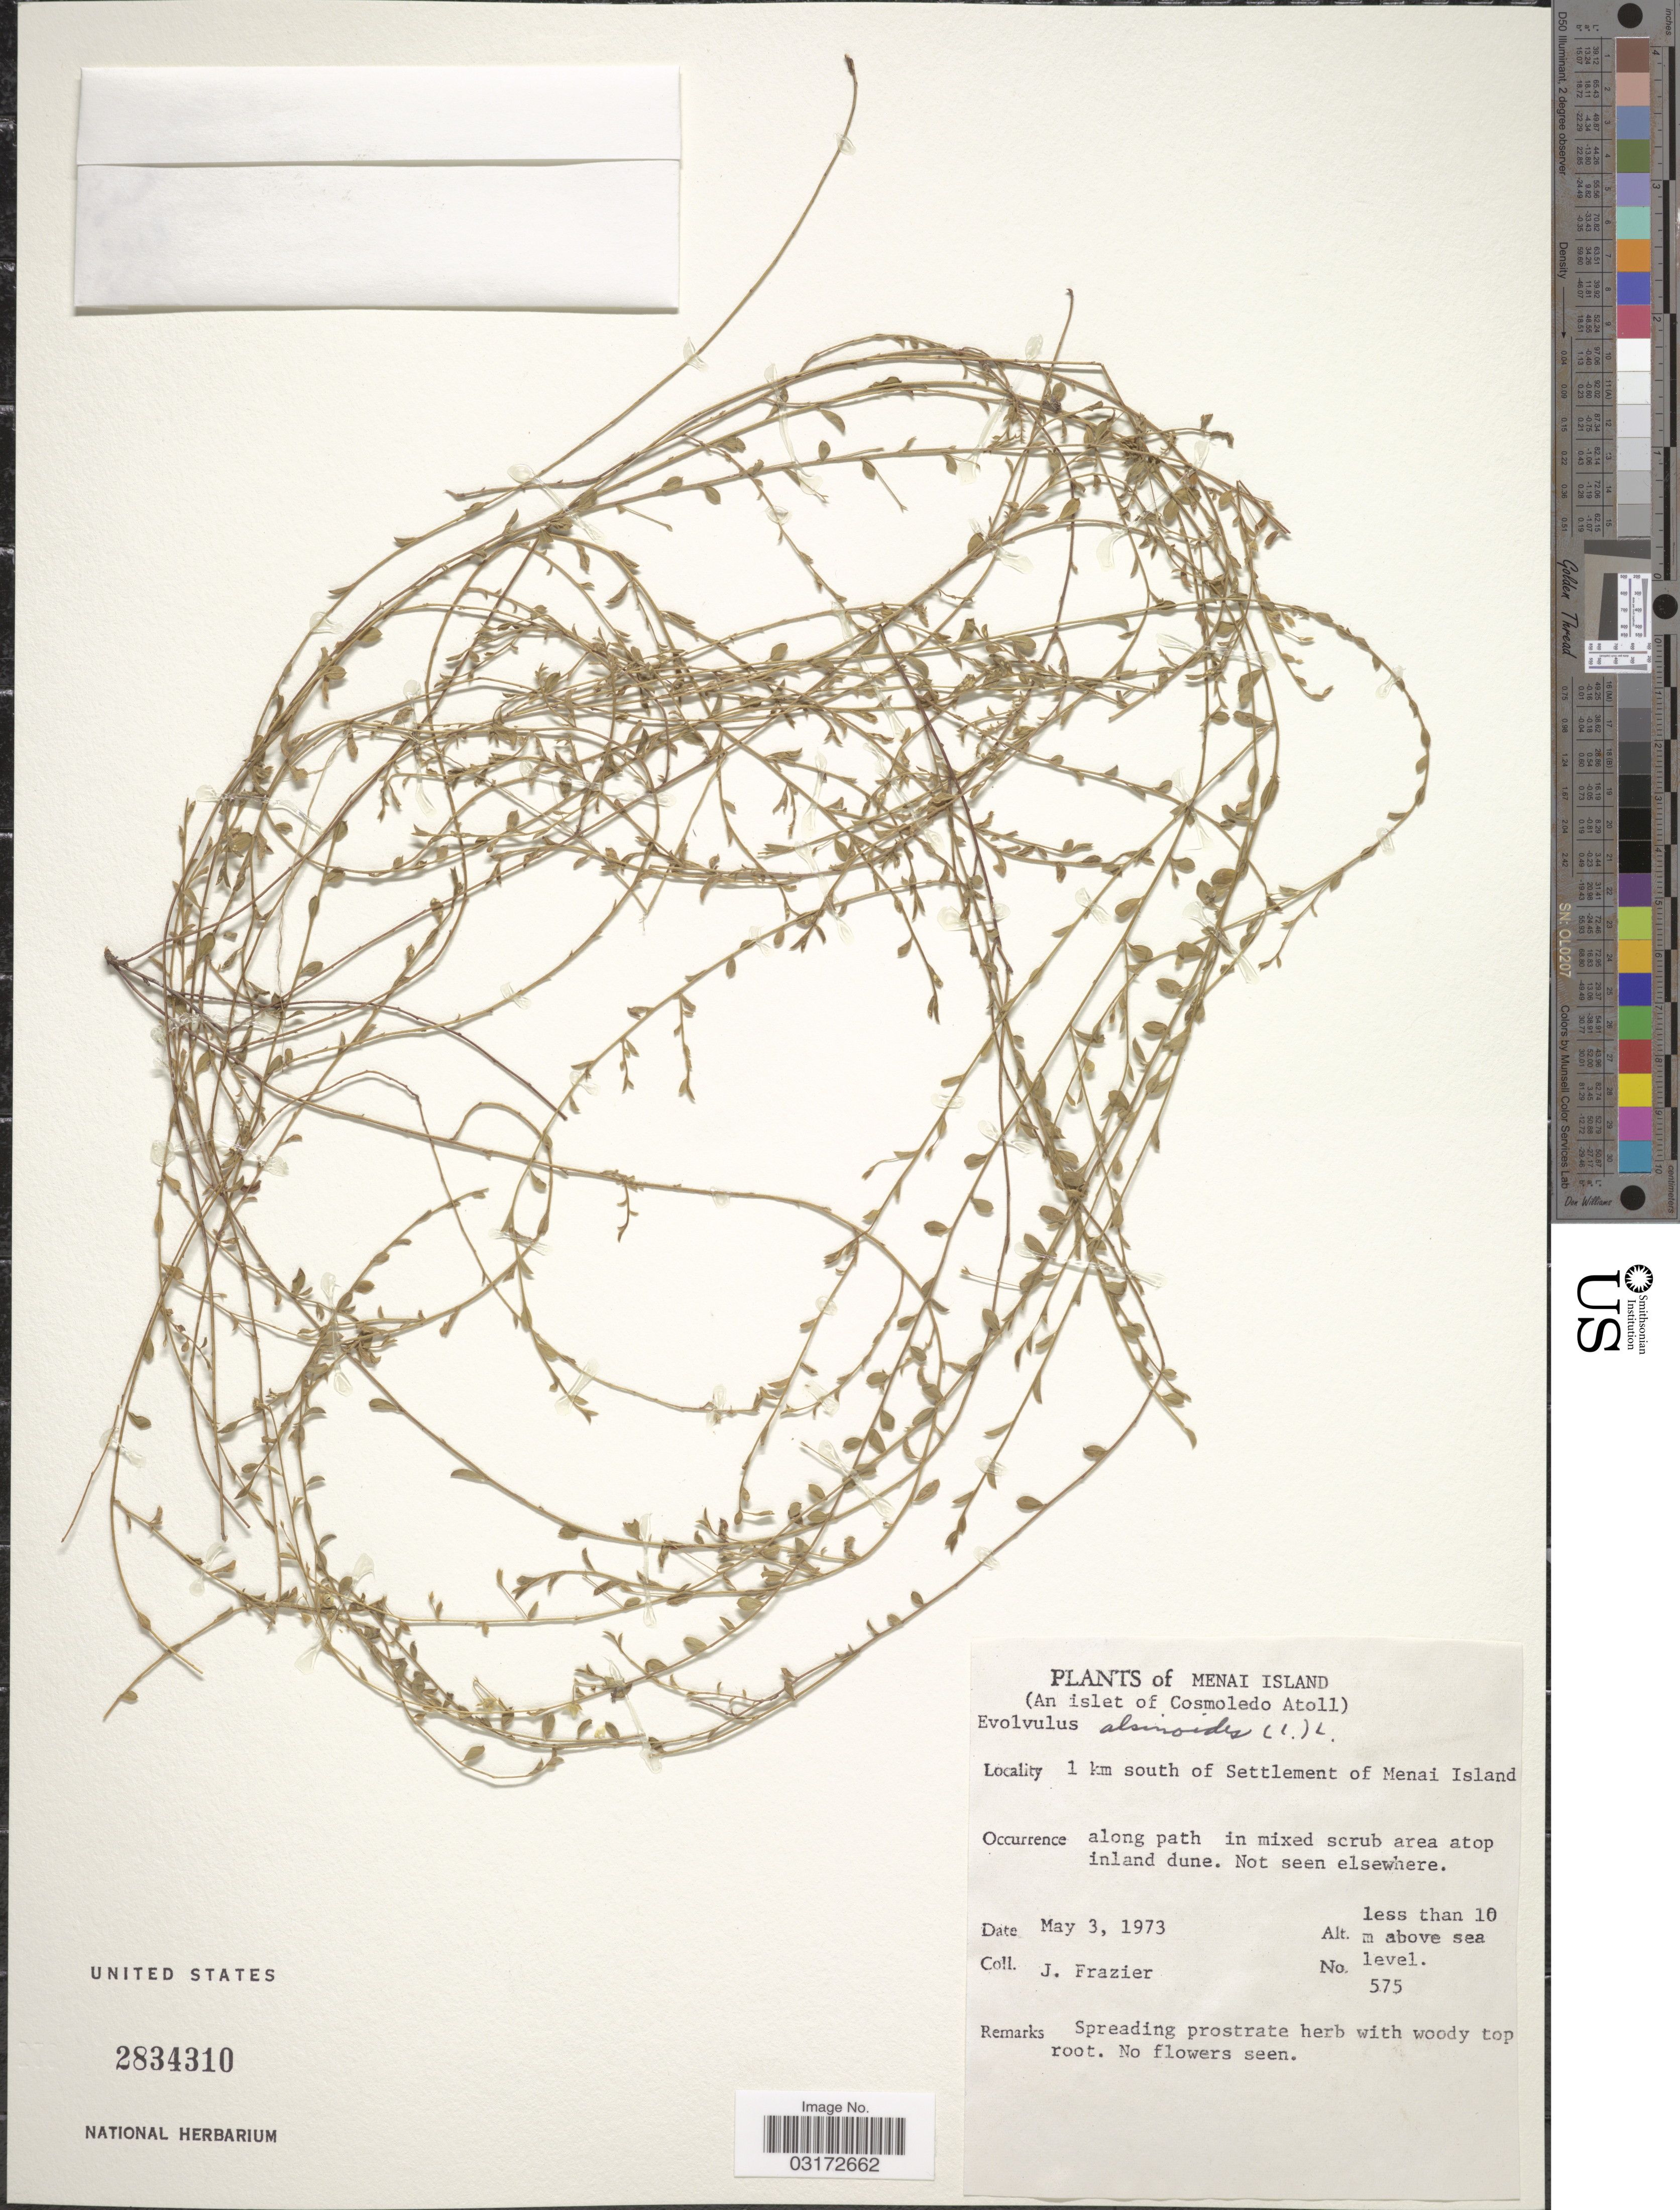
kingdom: Plantae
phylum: Tracheophyta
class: Magnoliopsida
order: Solanales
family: Convolvulaceae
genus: Evolvulus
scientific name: Evolvulus alsinoides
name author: (L.) L.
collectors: J. Frazier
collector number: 575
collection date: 1973-05-03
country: Seychelles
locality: Menai Island. (An islet of Cosmoledo Atoll). 1 km south of Settlement of Menai Island.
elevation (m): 10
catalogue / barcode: US 2834310